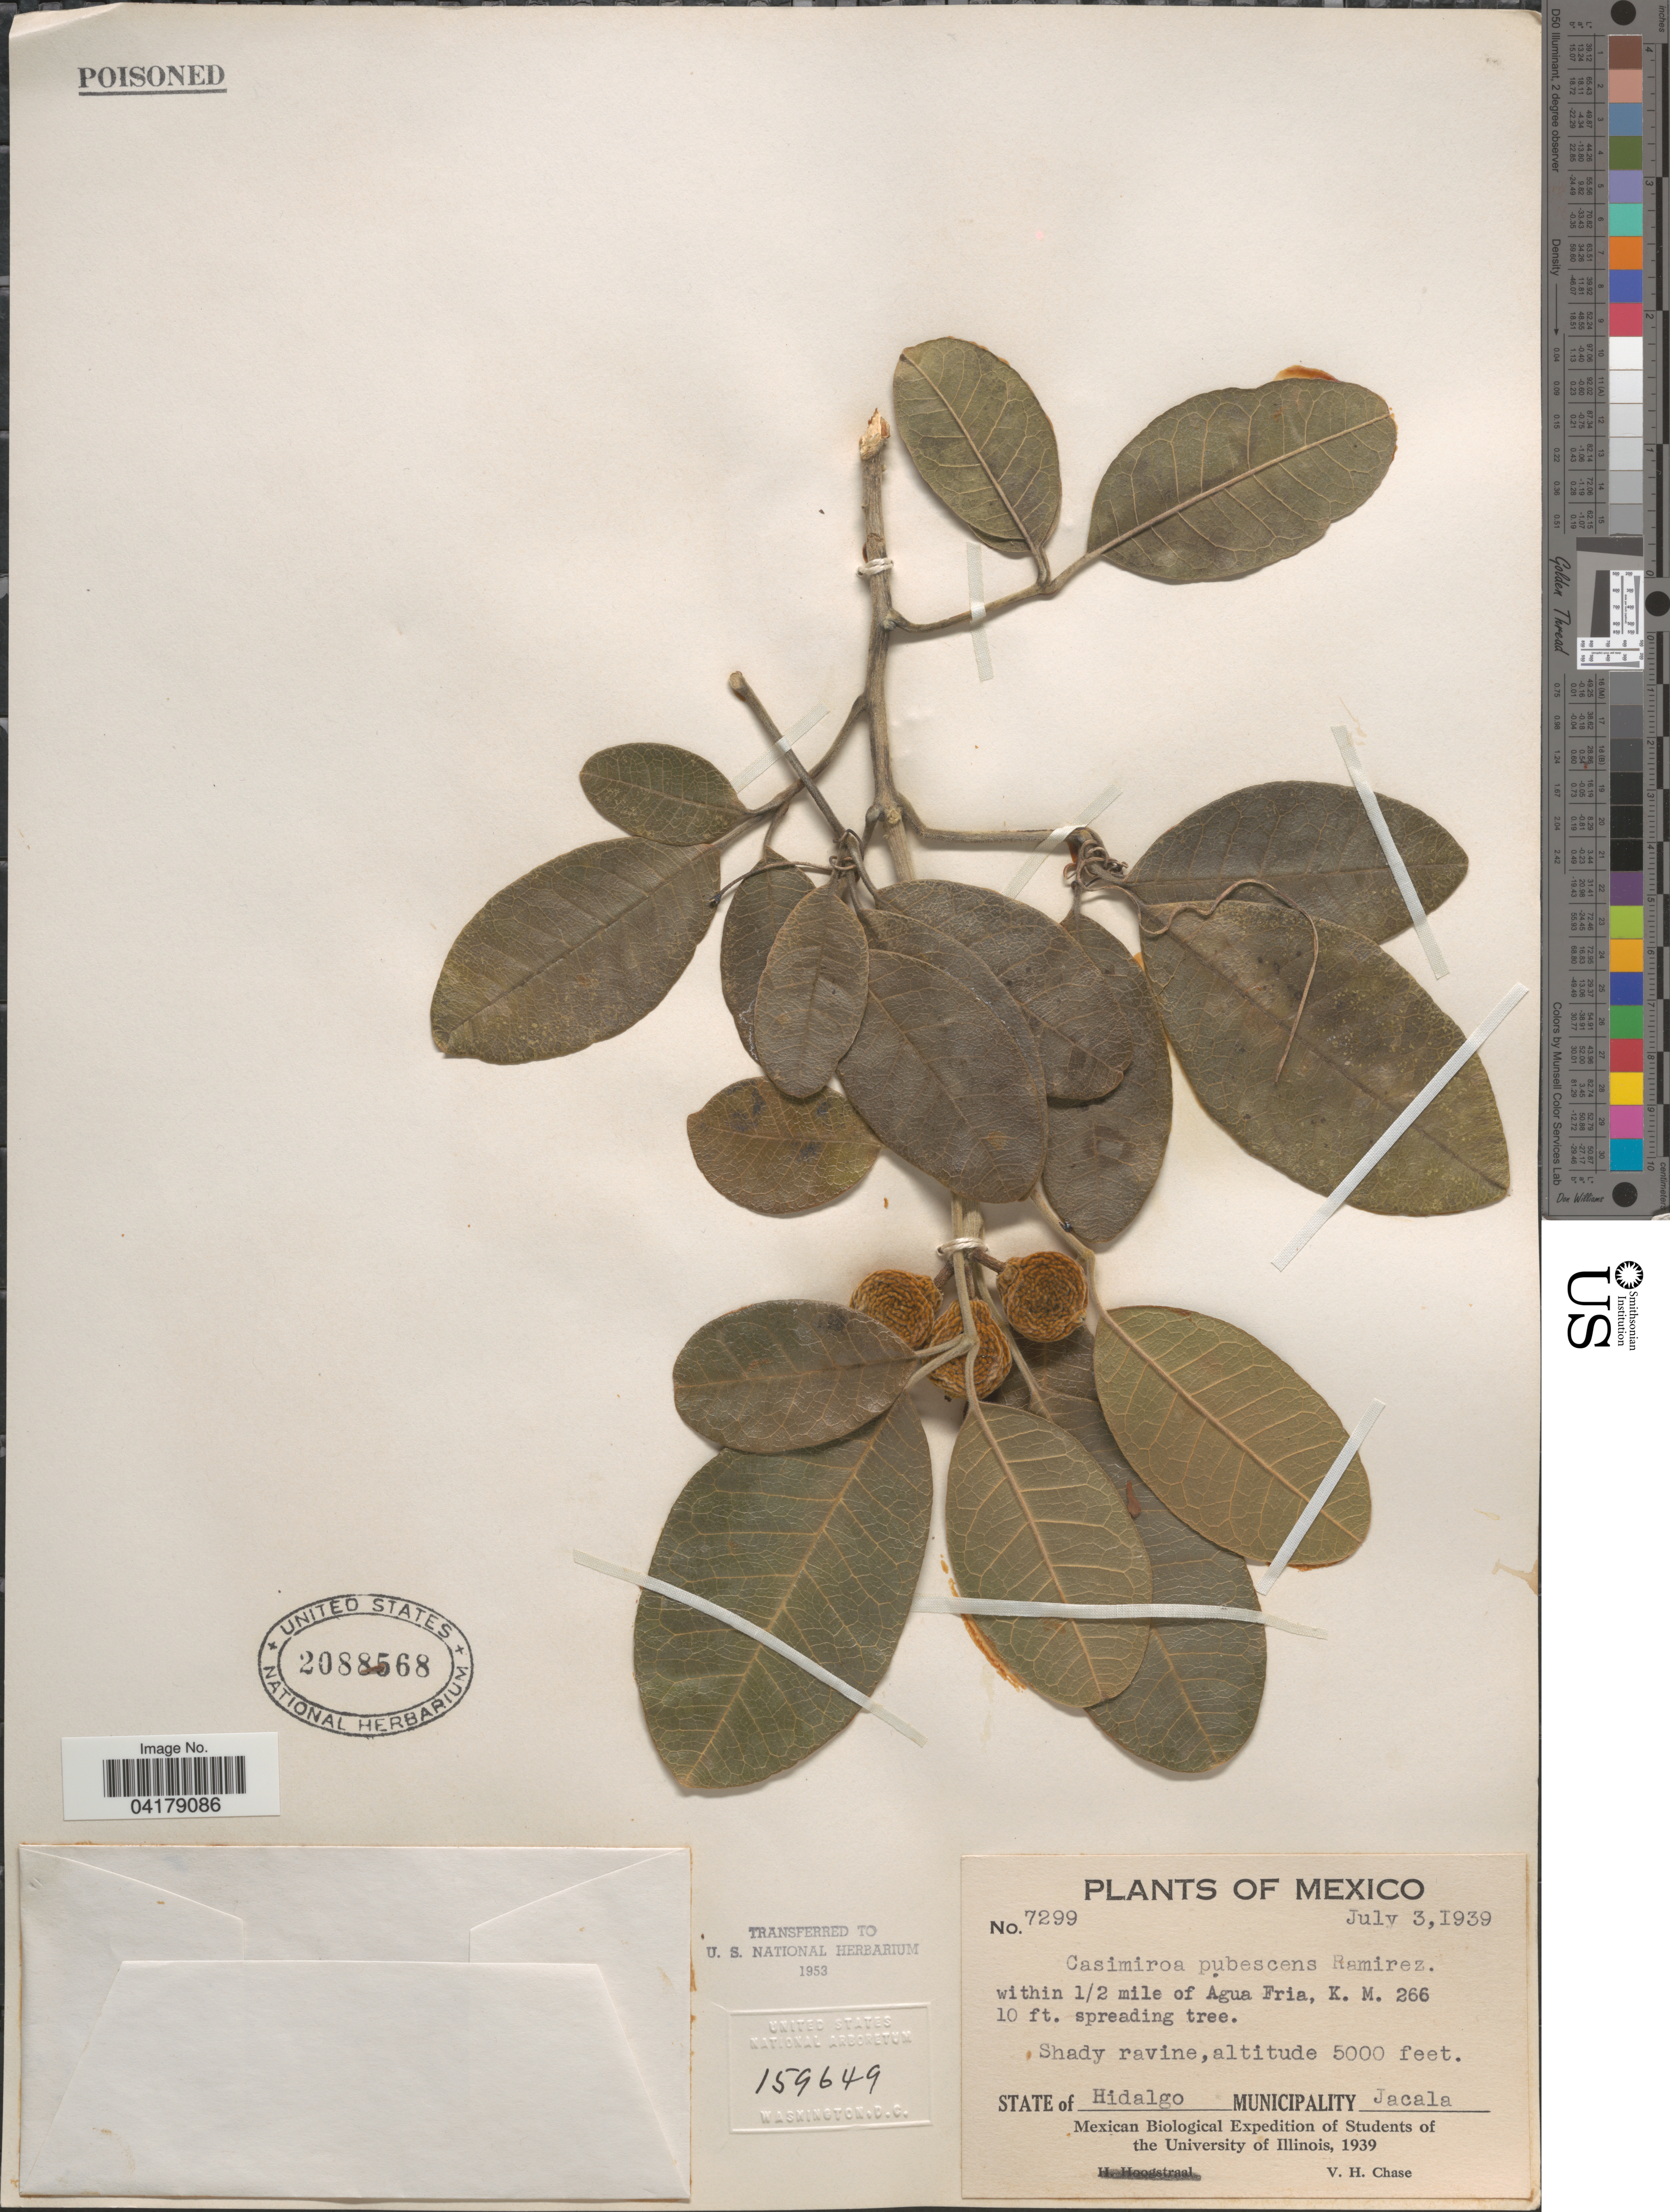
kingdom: Plantae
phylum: Tracheophyta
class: Magnoliopsida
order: Sapindales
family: Rutaceae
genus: Casimiroa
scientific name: Casimiroa pubescens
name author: Ramírez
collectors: V. H. Chase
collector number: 7299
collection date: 1939-07-03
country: Mexico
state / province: Hidalgo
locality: Within 1/2 mile of Agua Fria, K. M. 266. Municipality Jacala. Mexican Biological Expedition of Students of the University of Illinois, 1939.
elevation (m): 1524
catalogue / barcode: US 2088568